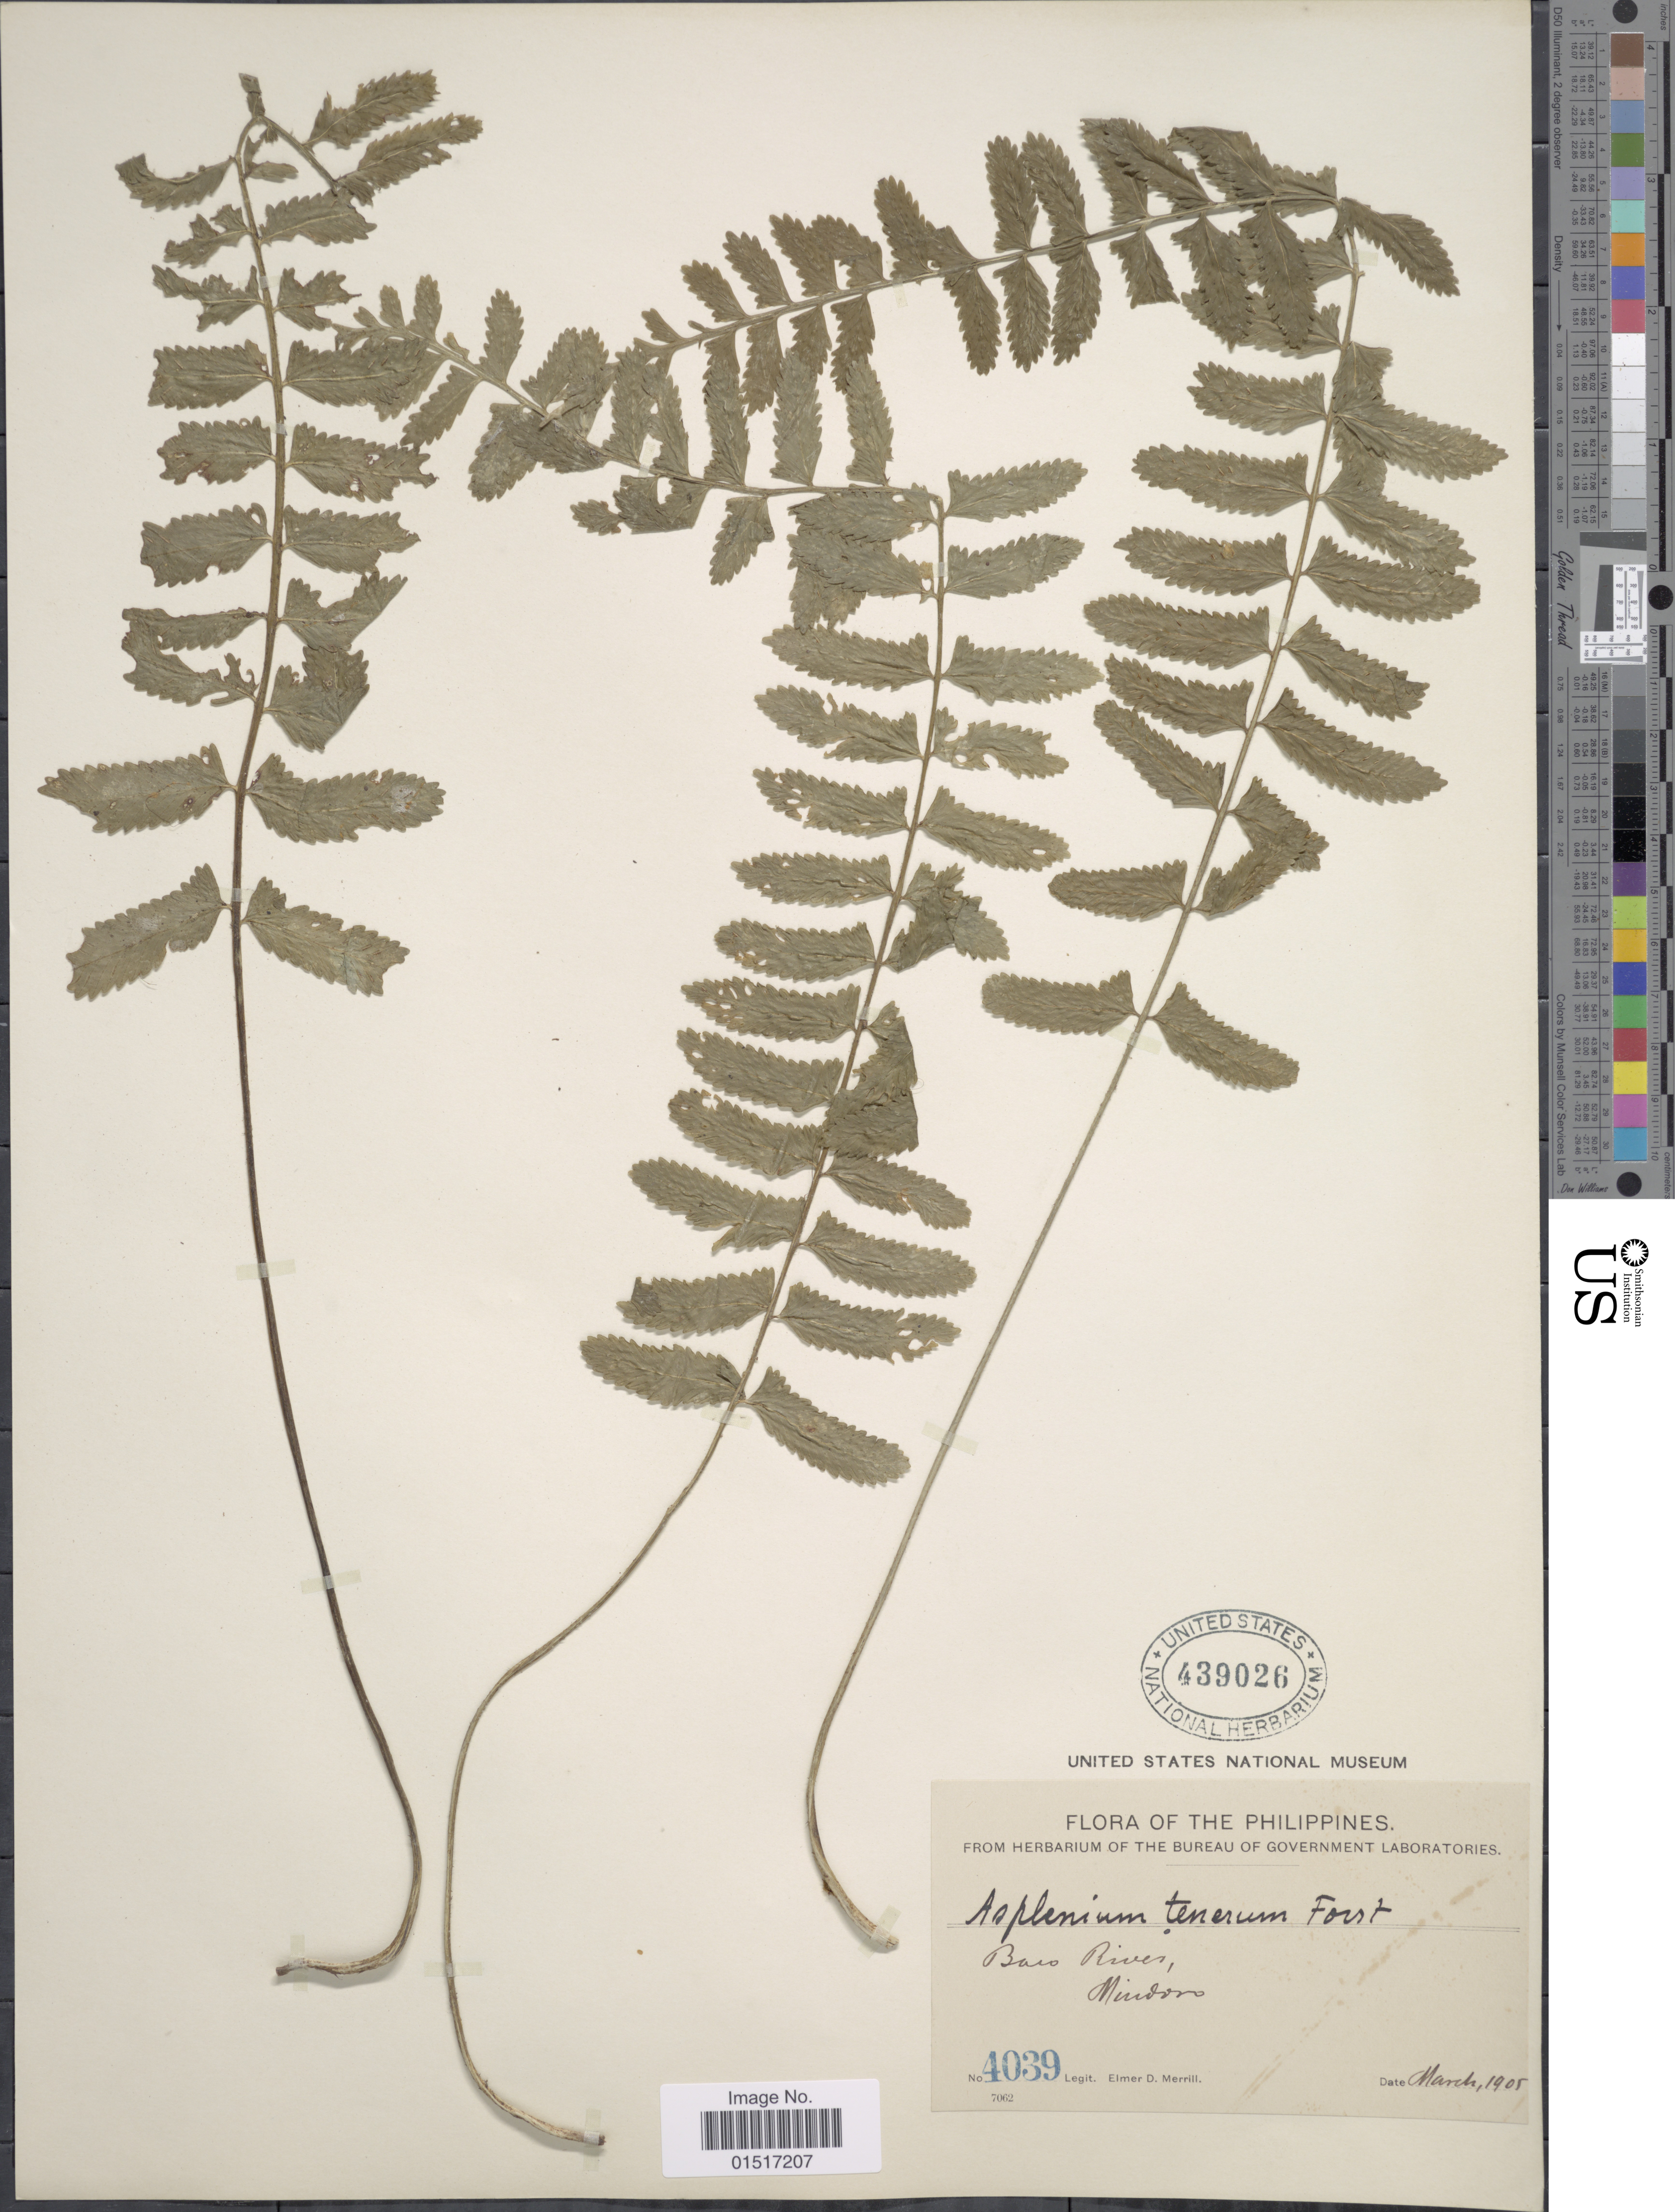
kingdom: Plantae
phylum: Tracheophyta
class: Polypodiopsida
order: Polypodiales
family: Aspleniaceae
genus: Asplenium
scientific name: Asplenium tenerum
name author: G. Forst.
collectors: E. D. Merrill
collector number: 4039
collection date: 1905-03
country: Philippines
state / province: Mimaropa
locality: Baco River, Mindoro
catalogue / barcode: US 439026